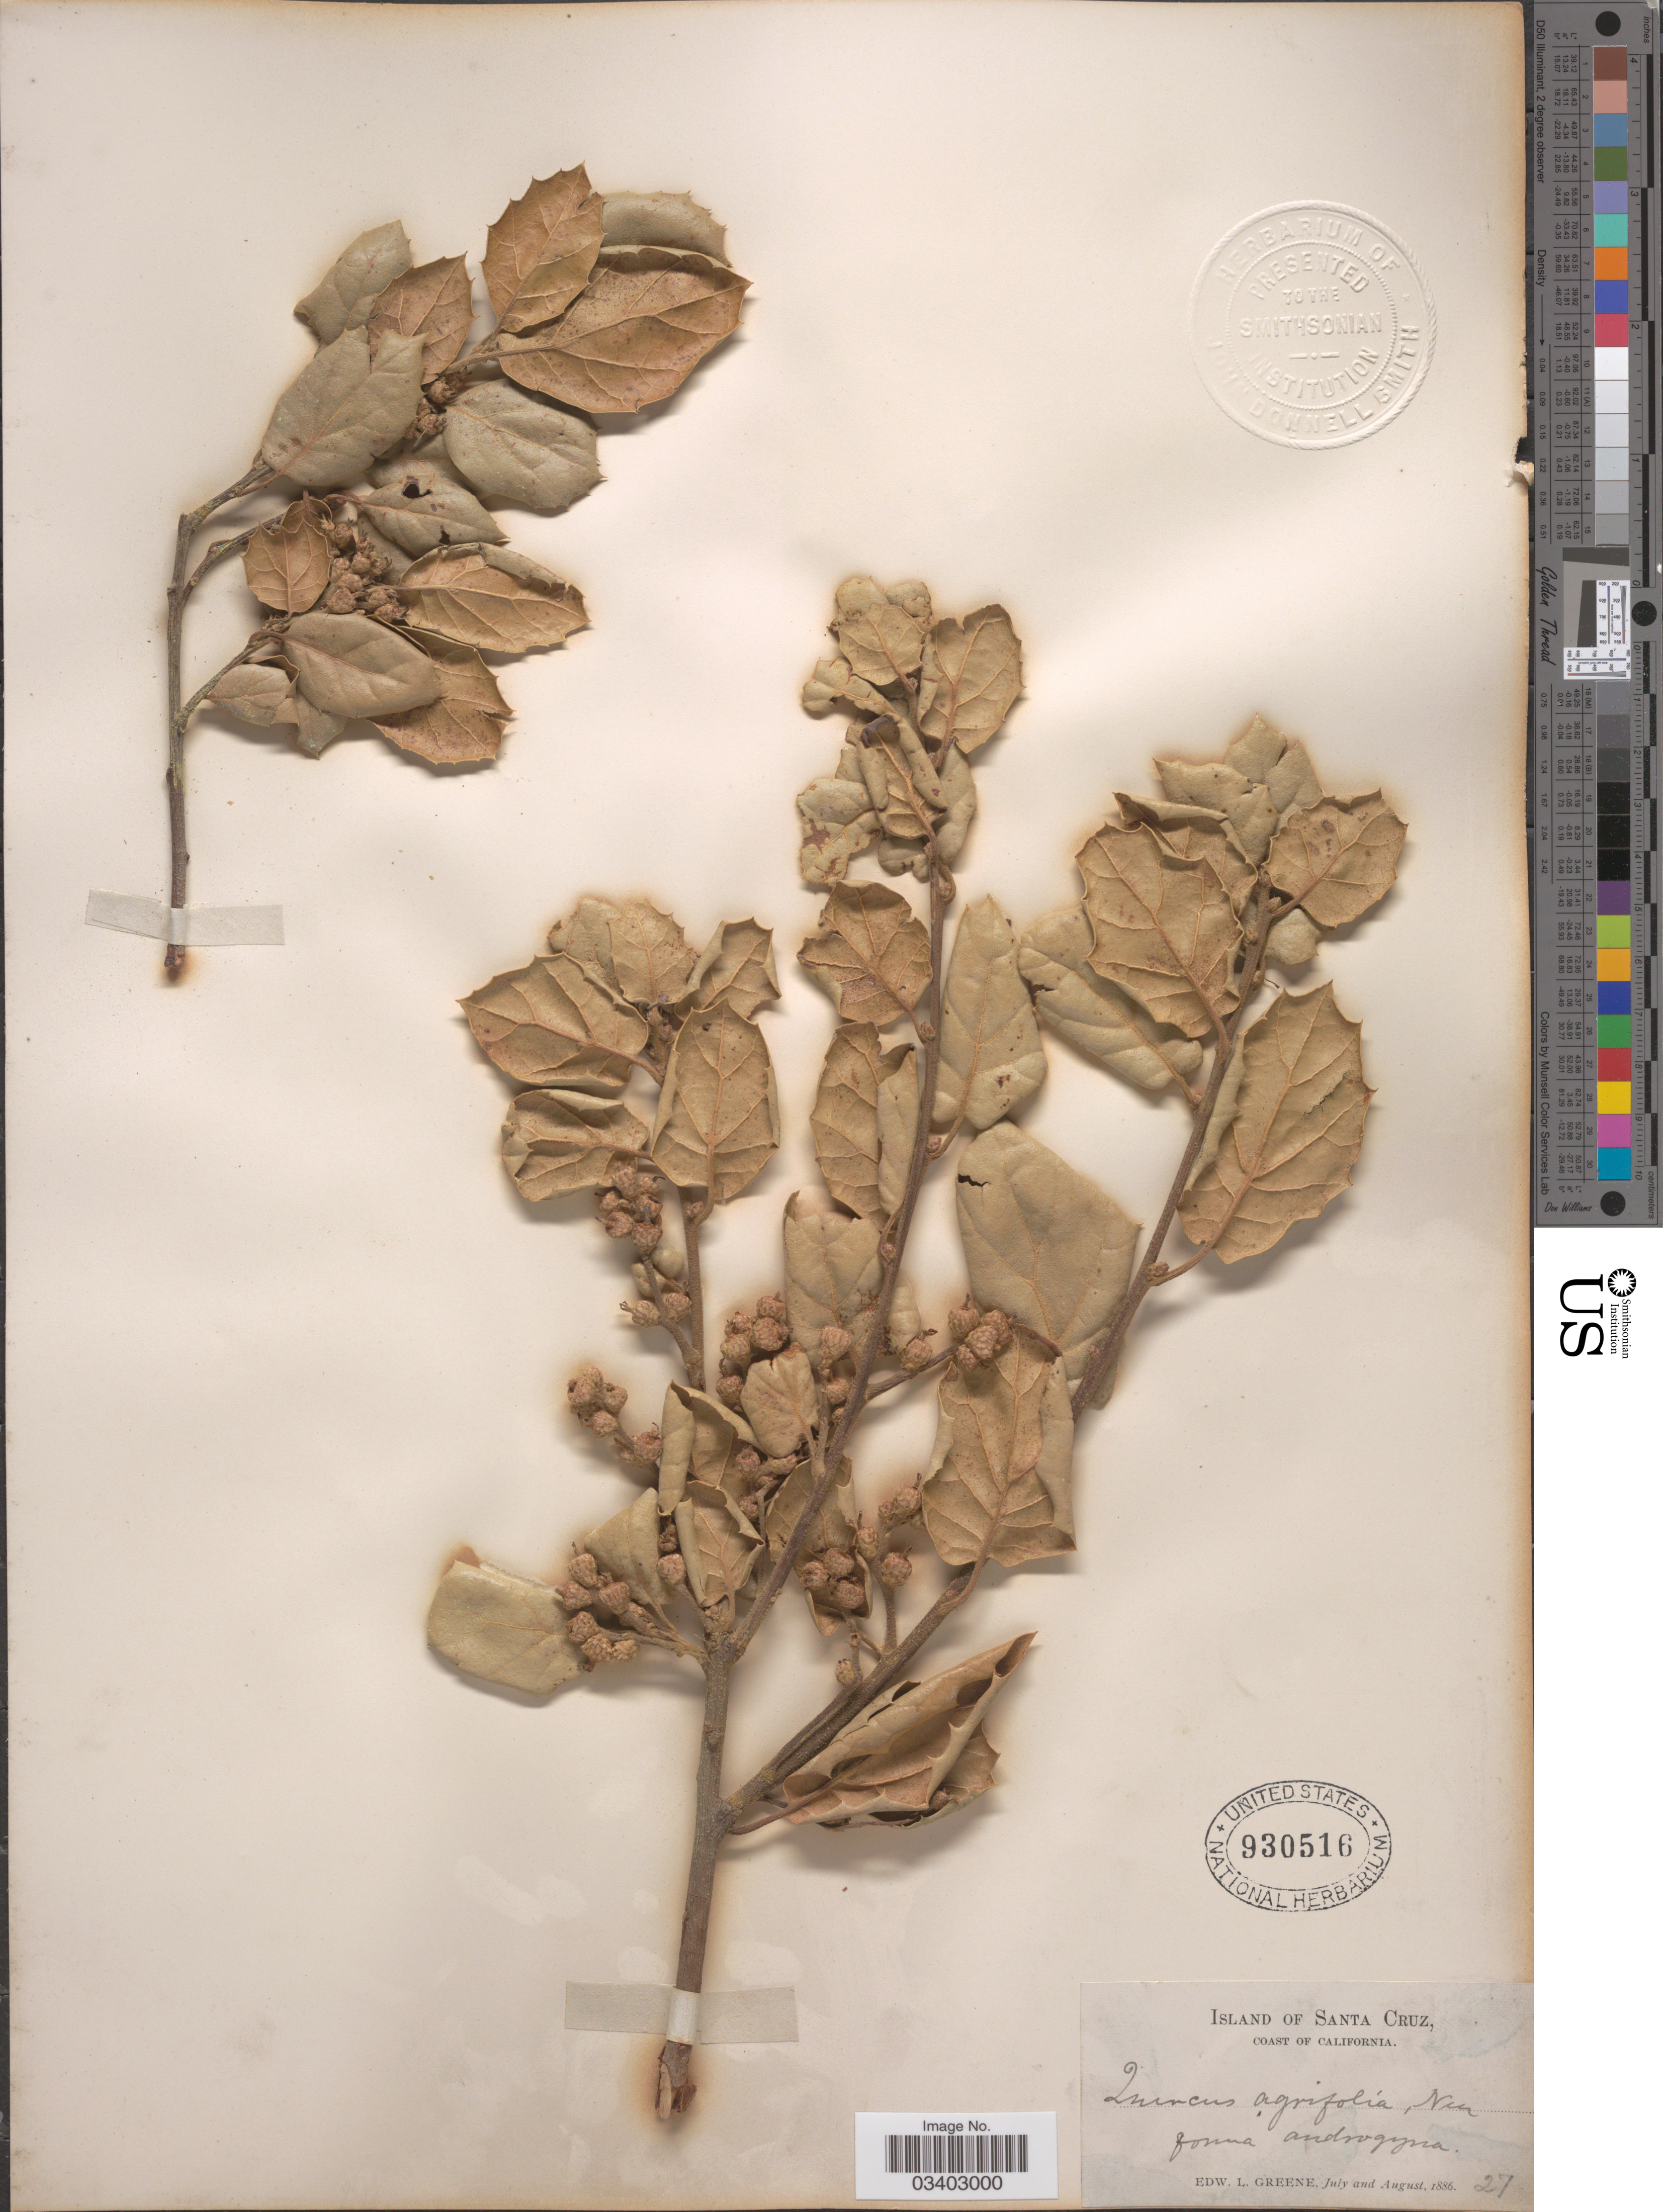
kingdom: Plantae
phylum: Tracheophyta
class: Magnoliopsida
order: Fagales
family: Fagaceae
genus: Quercus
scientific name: Quercus agrifolia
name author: Née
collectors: E. L. Greene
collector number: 27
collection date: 1886-07/1886-08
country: United States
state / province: California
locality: Island of Santa Cruz, Coast of California.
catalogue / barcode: US 930516